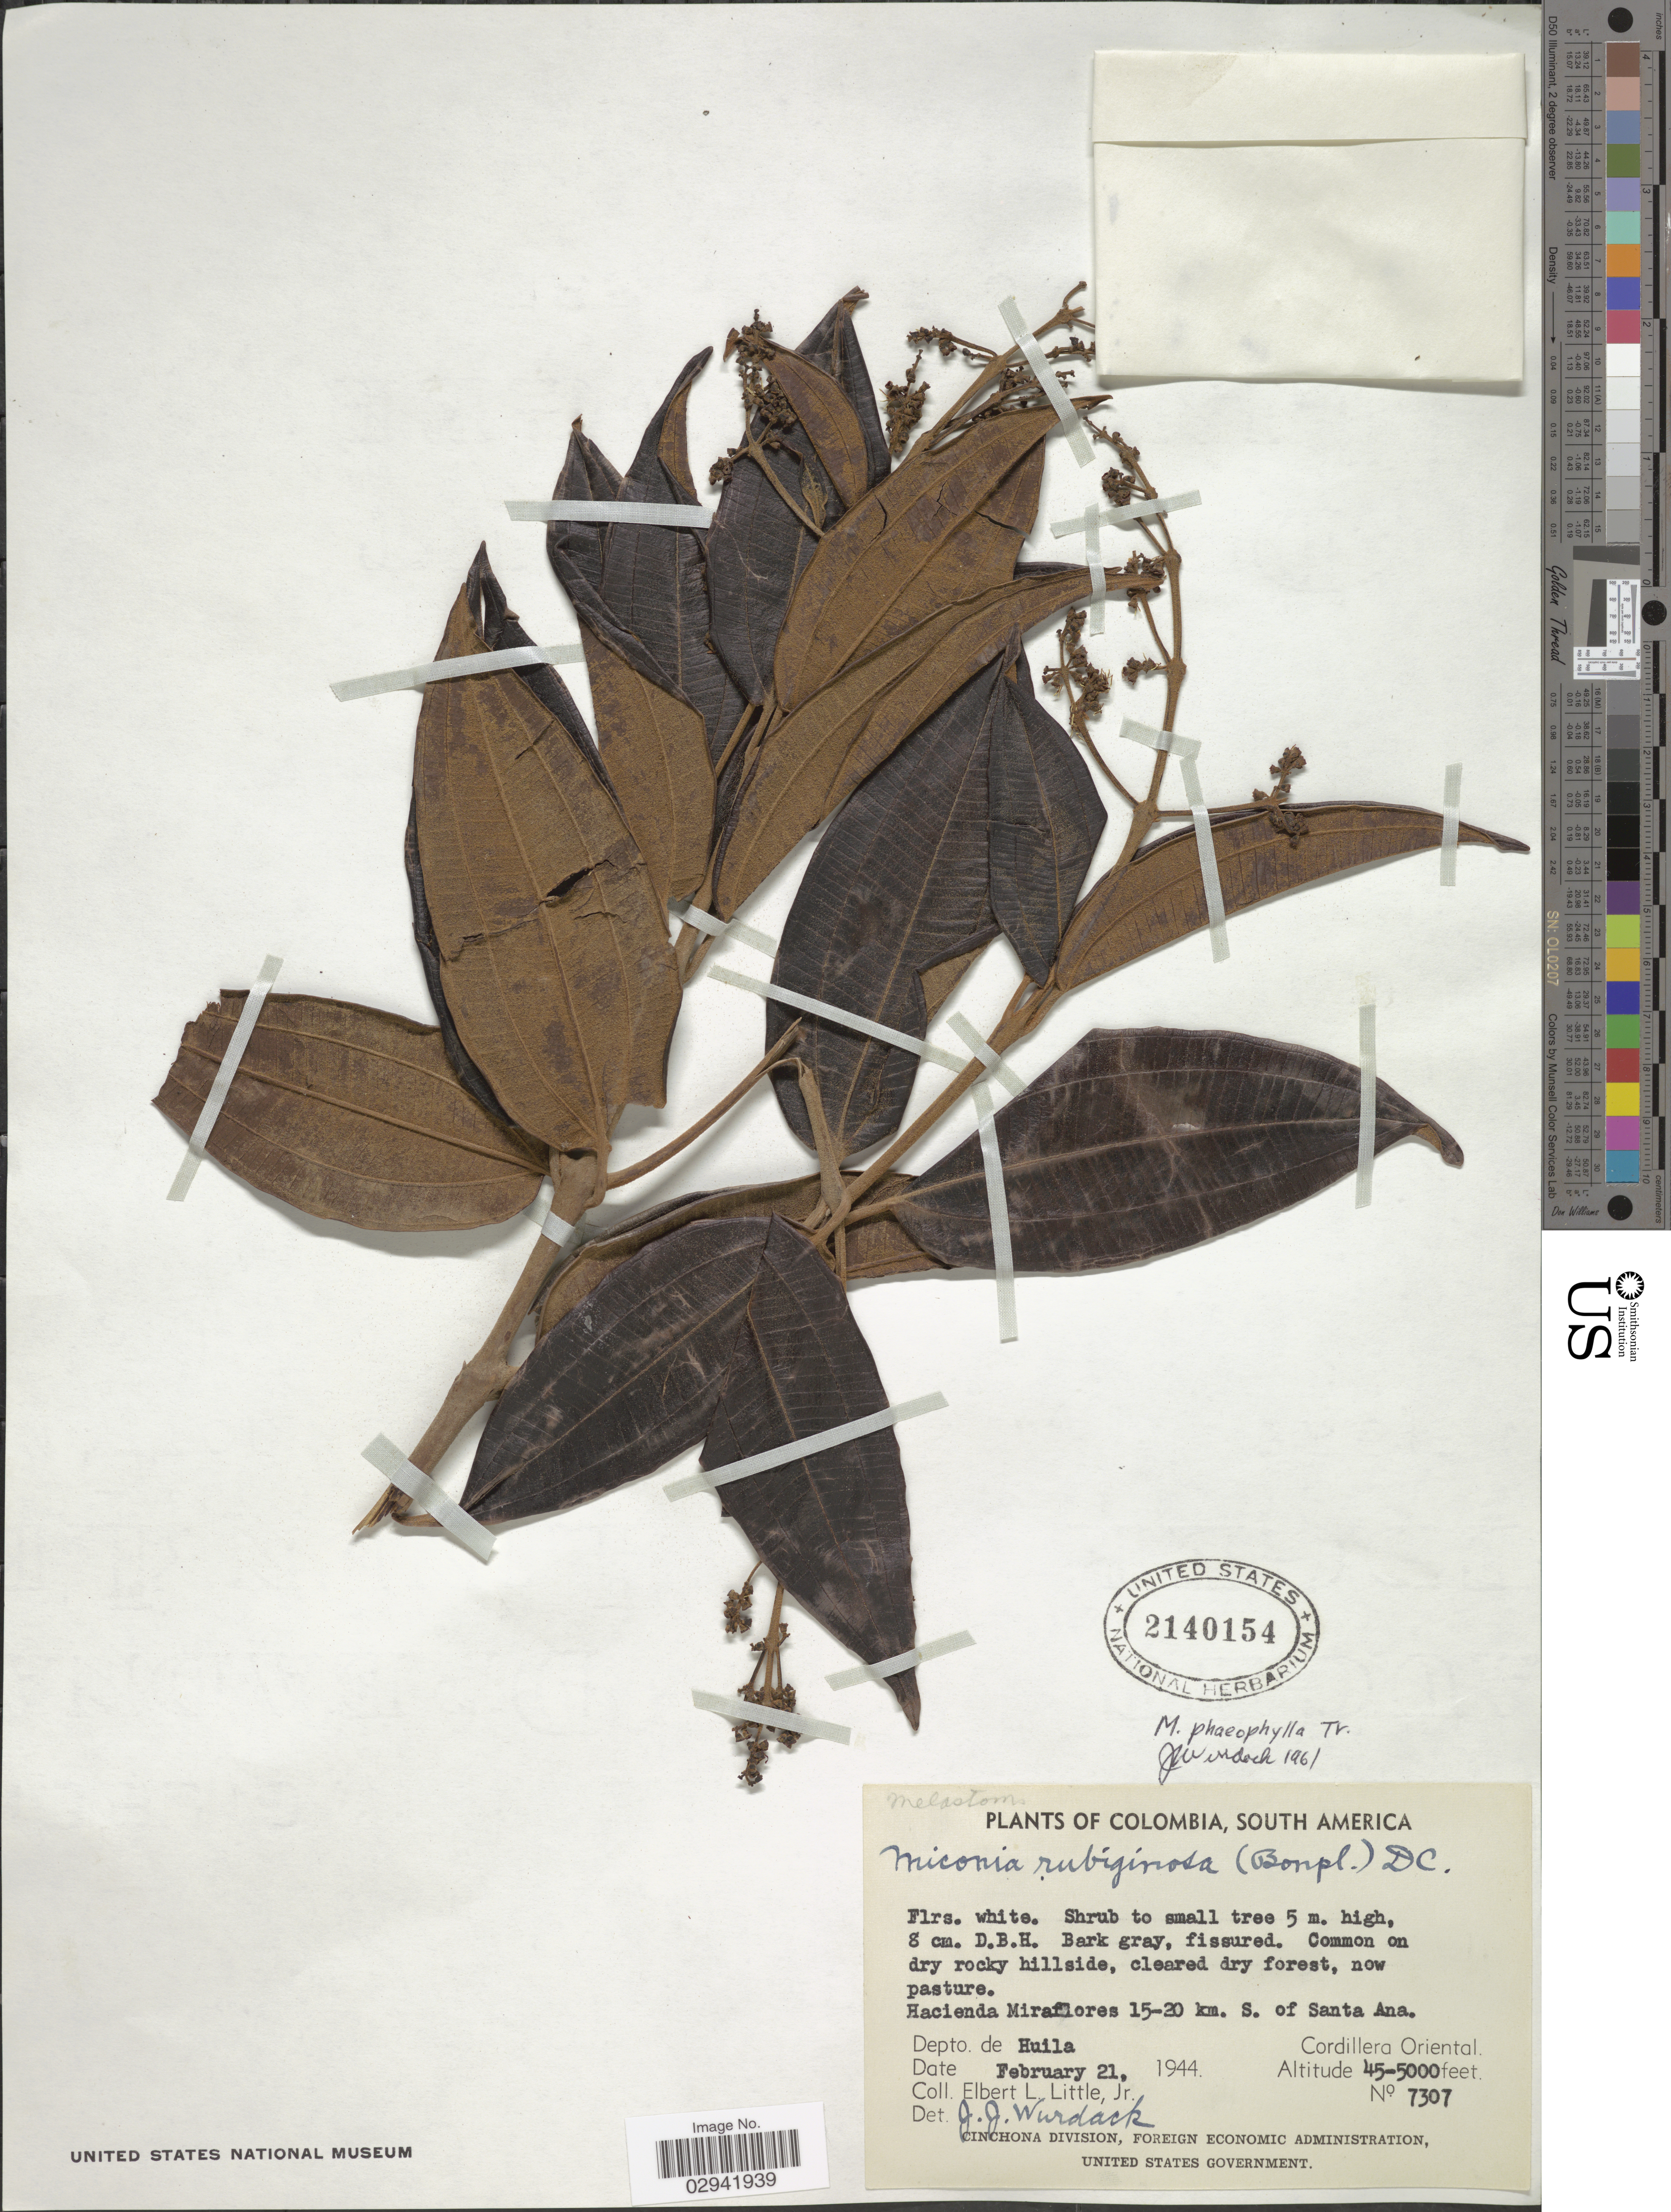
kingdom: Plantae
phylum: Tracheophyta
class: Magnoliopsida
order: Myrtales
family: Melastomataceae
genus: Miconia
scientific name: Miconia phaeophylla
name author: Triana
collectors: E. L. Little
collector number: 7307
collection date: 1944-02-21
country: Colombia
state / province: Huila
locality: Hacienda Miraflores 15-20 km. S. of Santa Ana. Depto. de Huila. Cordillera Oriental.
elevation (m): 14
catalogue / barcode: US 2140154